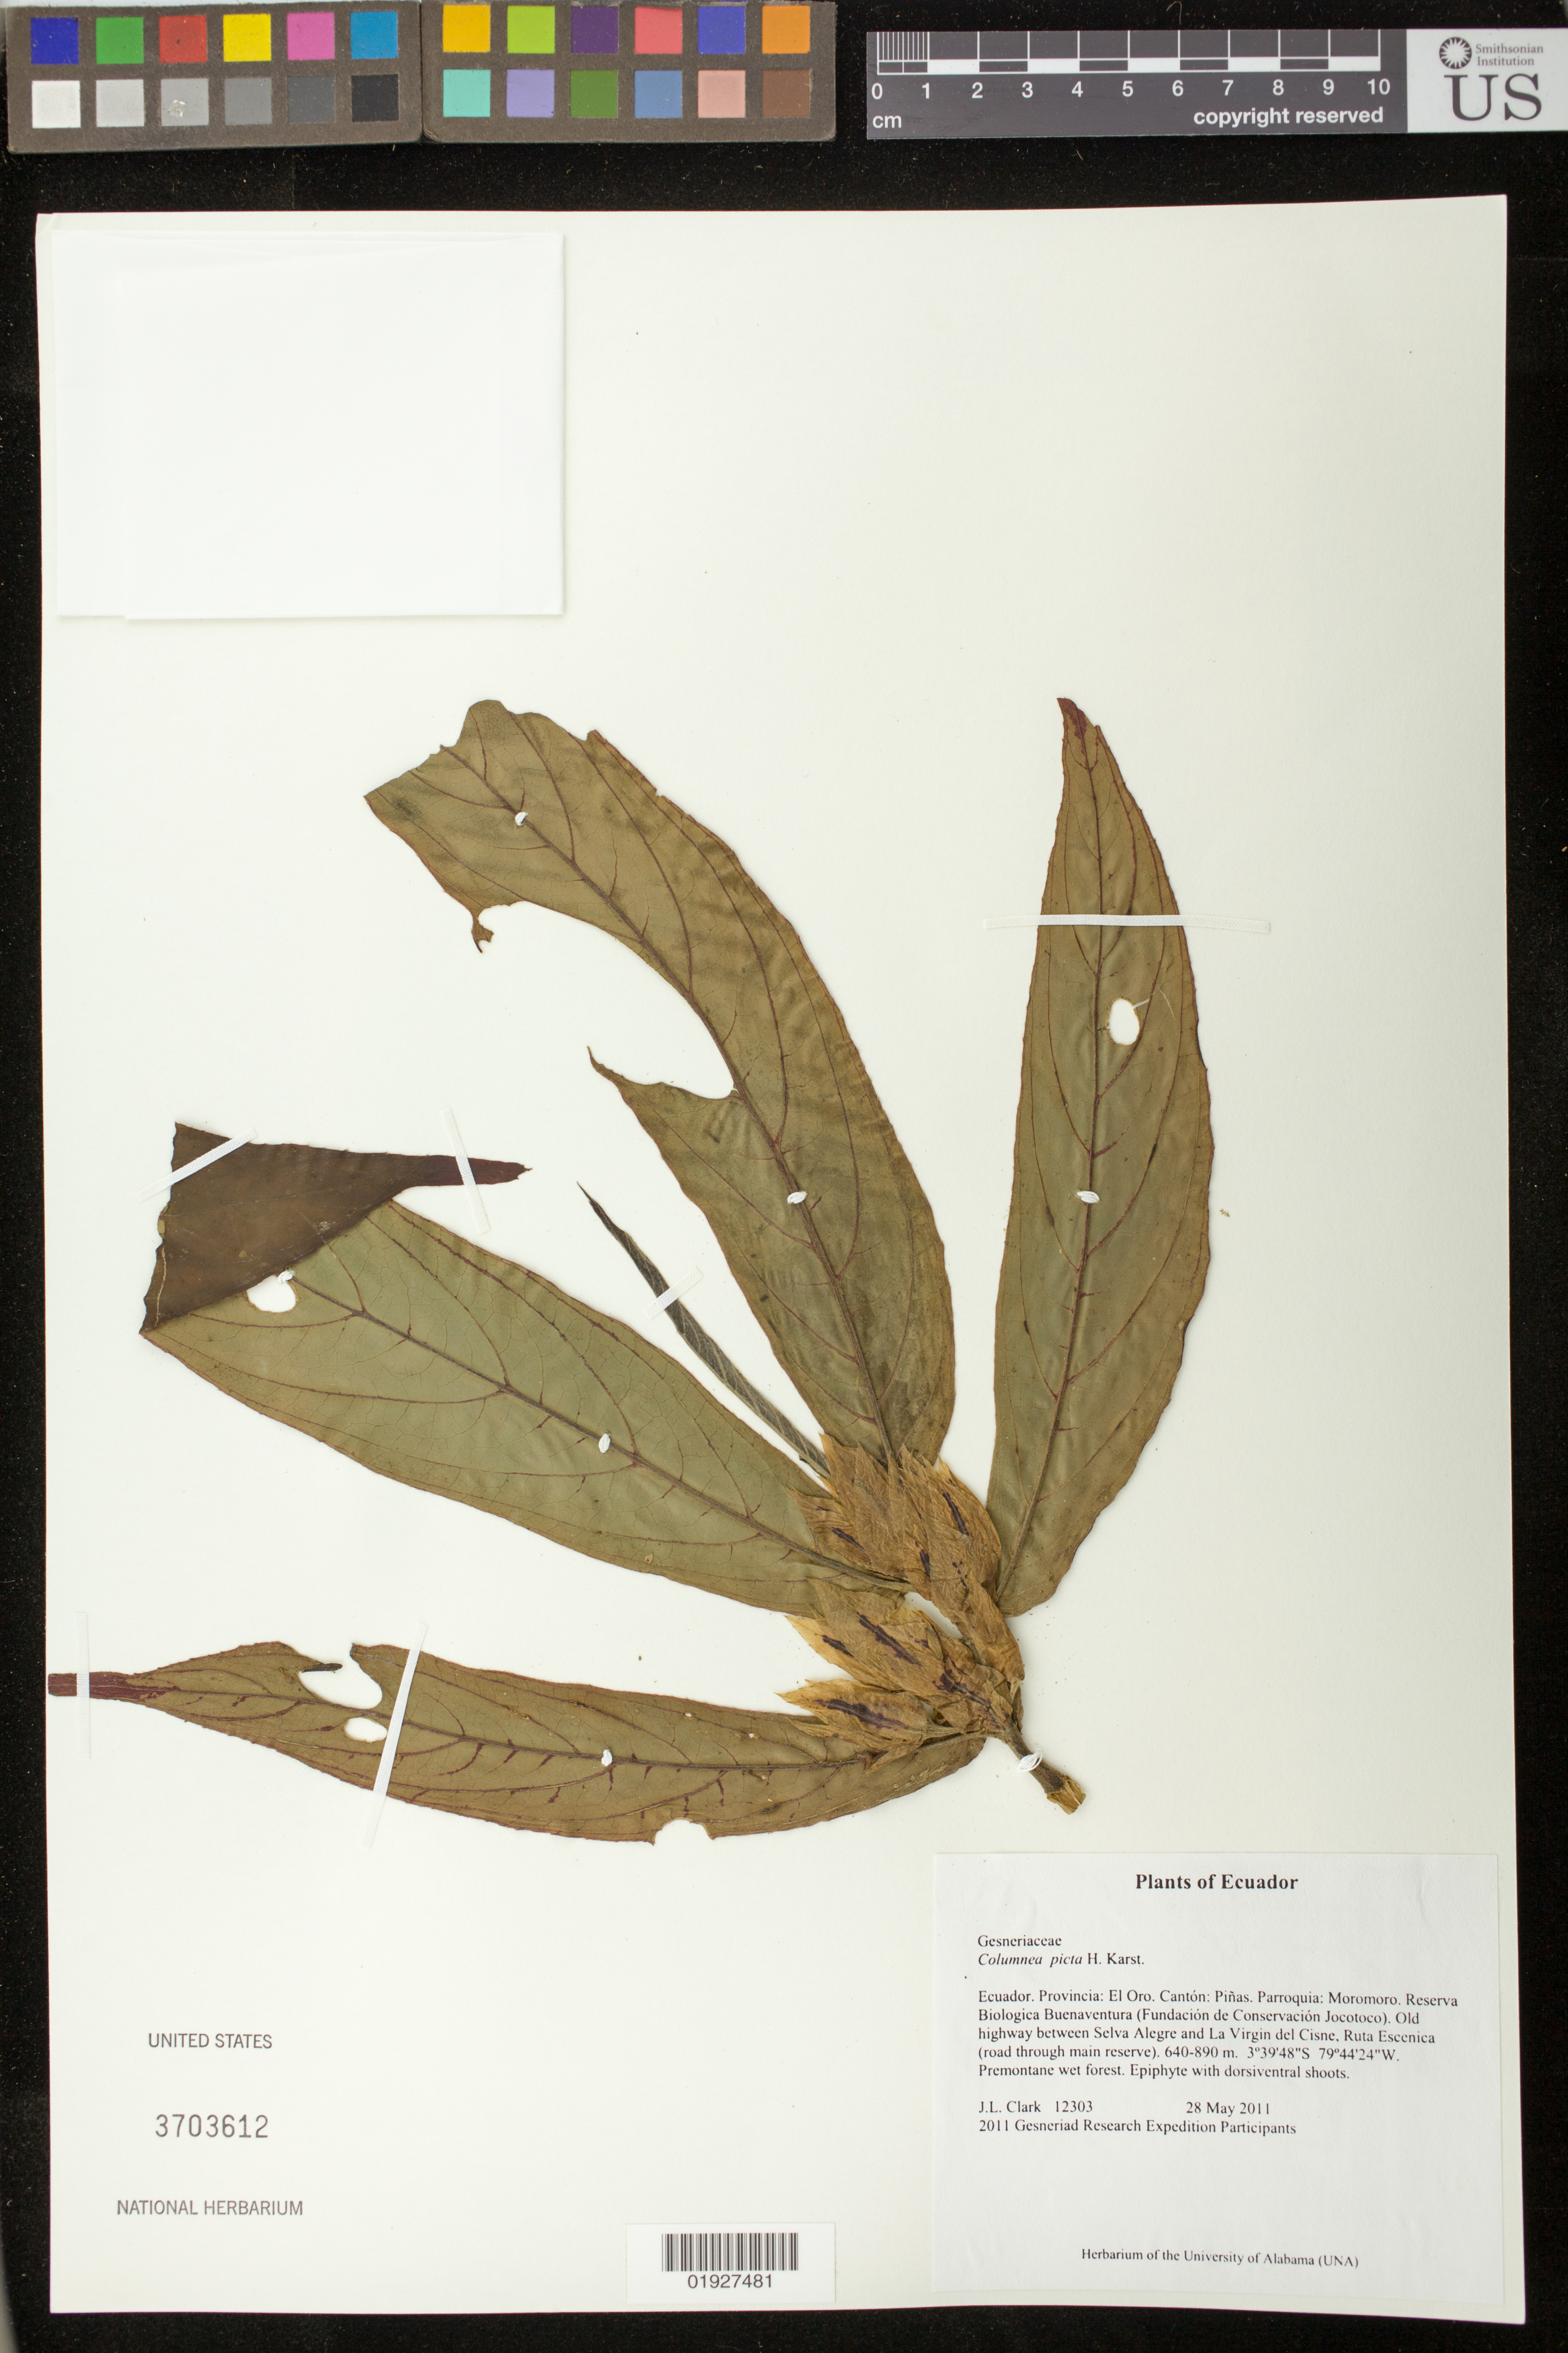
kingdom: Plantae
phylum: Tracheophyta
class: Magnoliopsida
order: Lamiales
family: Gesneriaceae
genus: Columnea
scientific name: Columnea karsteniana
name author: Singh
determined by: Skog, Laurence E.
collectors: J. L. Clark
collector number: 12303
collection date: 2011-05-28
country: Ecuador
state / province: El Oro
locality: Provincia: El Oro, Canton: Pinas, Parroquia, Moromoro, Reserva Biologica Buenaventura (Fundacion de Conservacion Jocotoco), Old highway between Selva Alegre and La Virgin del Cisne, Ruta Escenica (road through main reserve).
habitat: Premontane wet forest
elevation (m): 640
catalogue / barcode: US 3703612